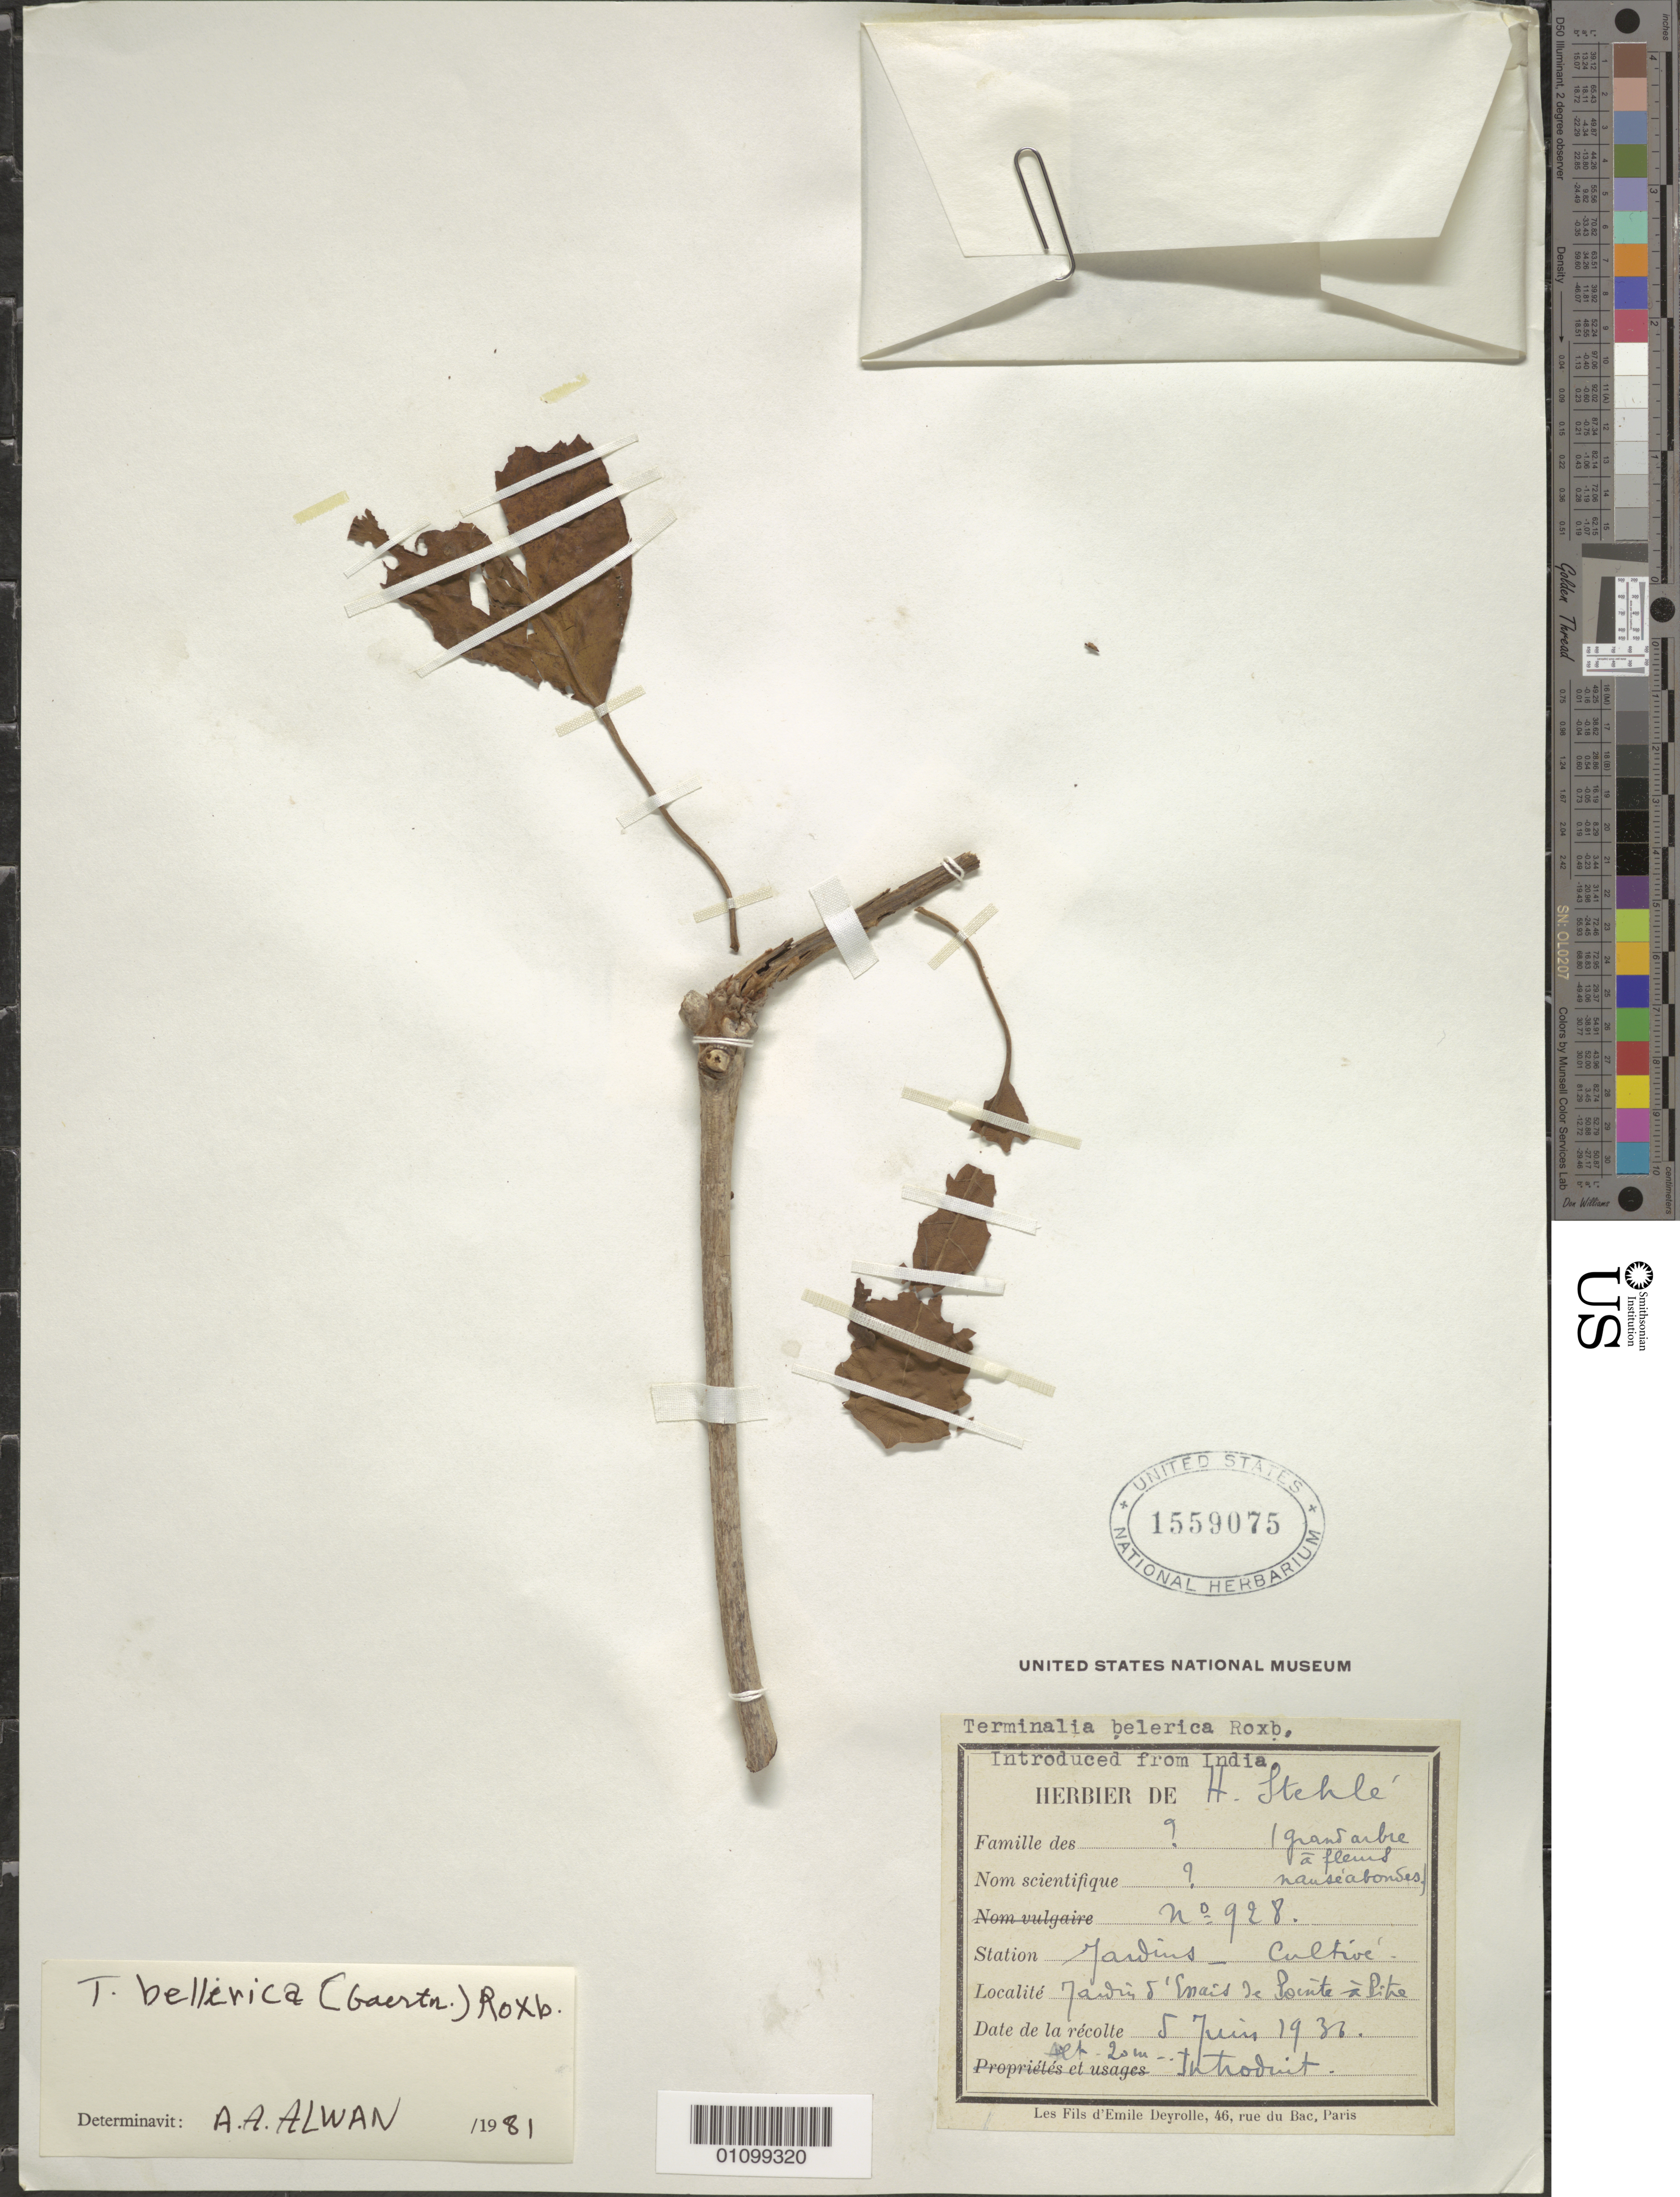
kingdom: Plantae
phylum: Tracheophyta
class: Magnoliopsida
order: Myrtales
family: Combretaceae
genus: Terminalia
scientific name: Terminalia bellirica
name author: (Gaertn.) Roxb.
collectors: H. Stehlé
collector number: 928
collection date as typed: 05 Jun 1937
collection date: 1937-06-05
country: Guadeloupe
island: Grande Terre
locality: Jardin d' Enais de Pointe a Pitre.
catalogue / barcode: US 1559075